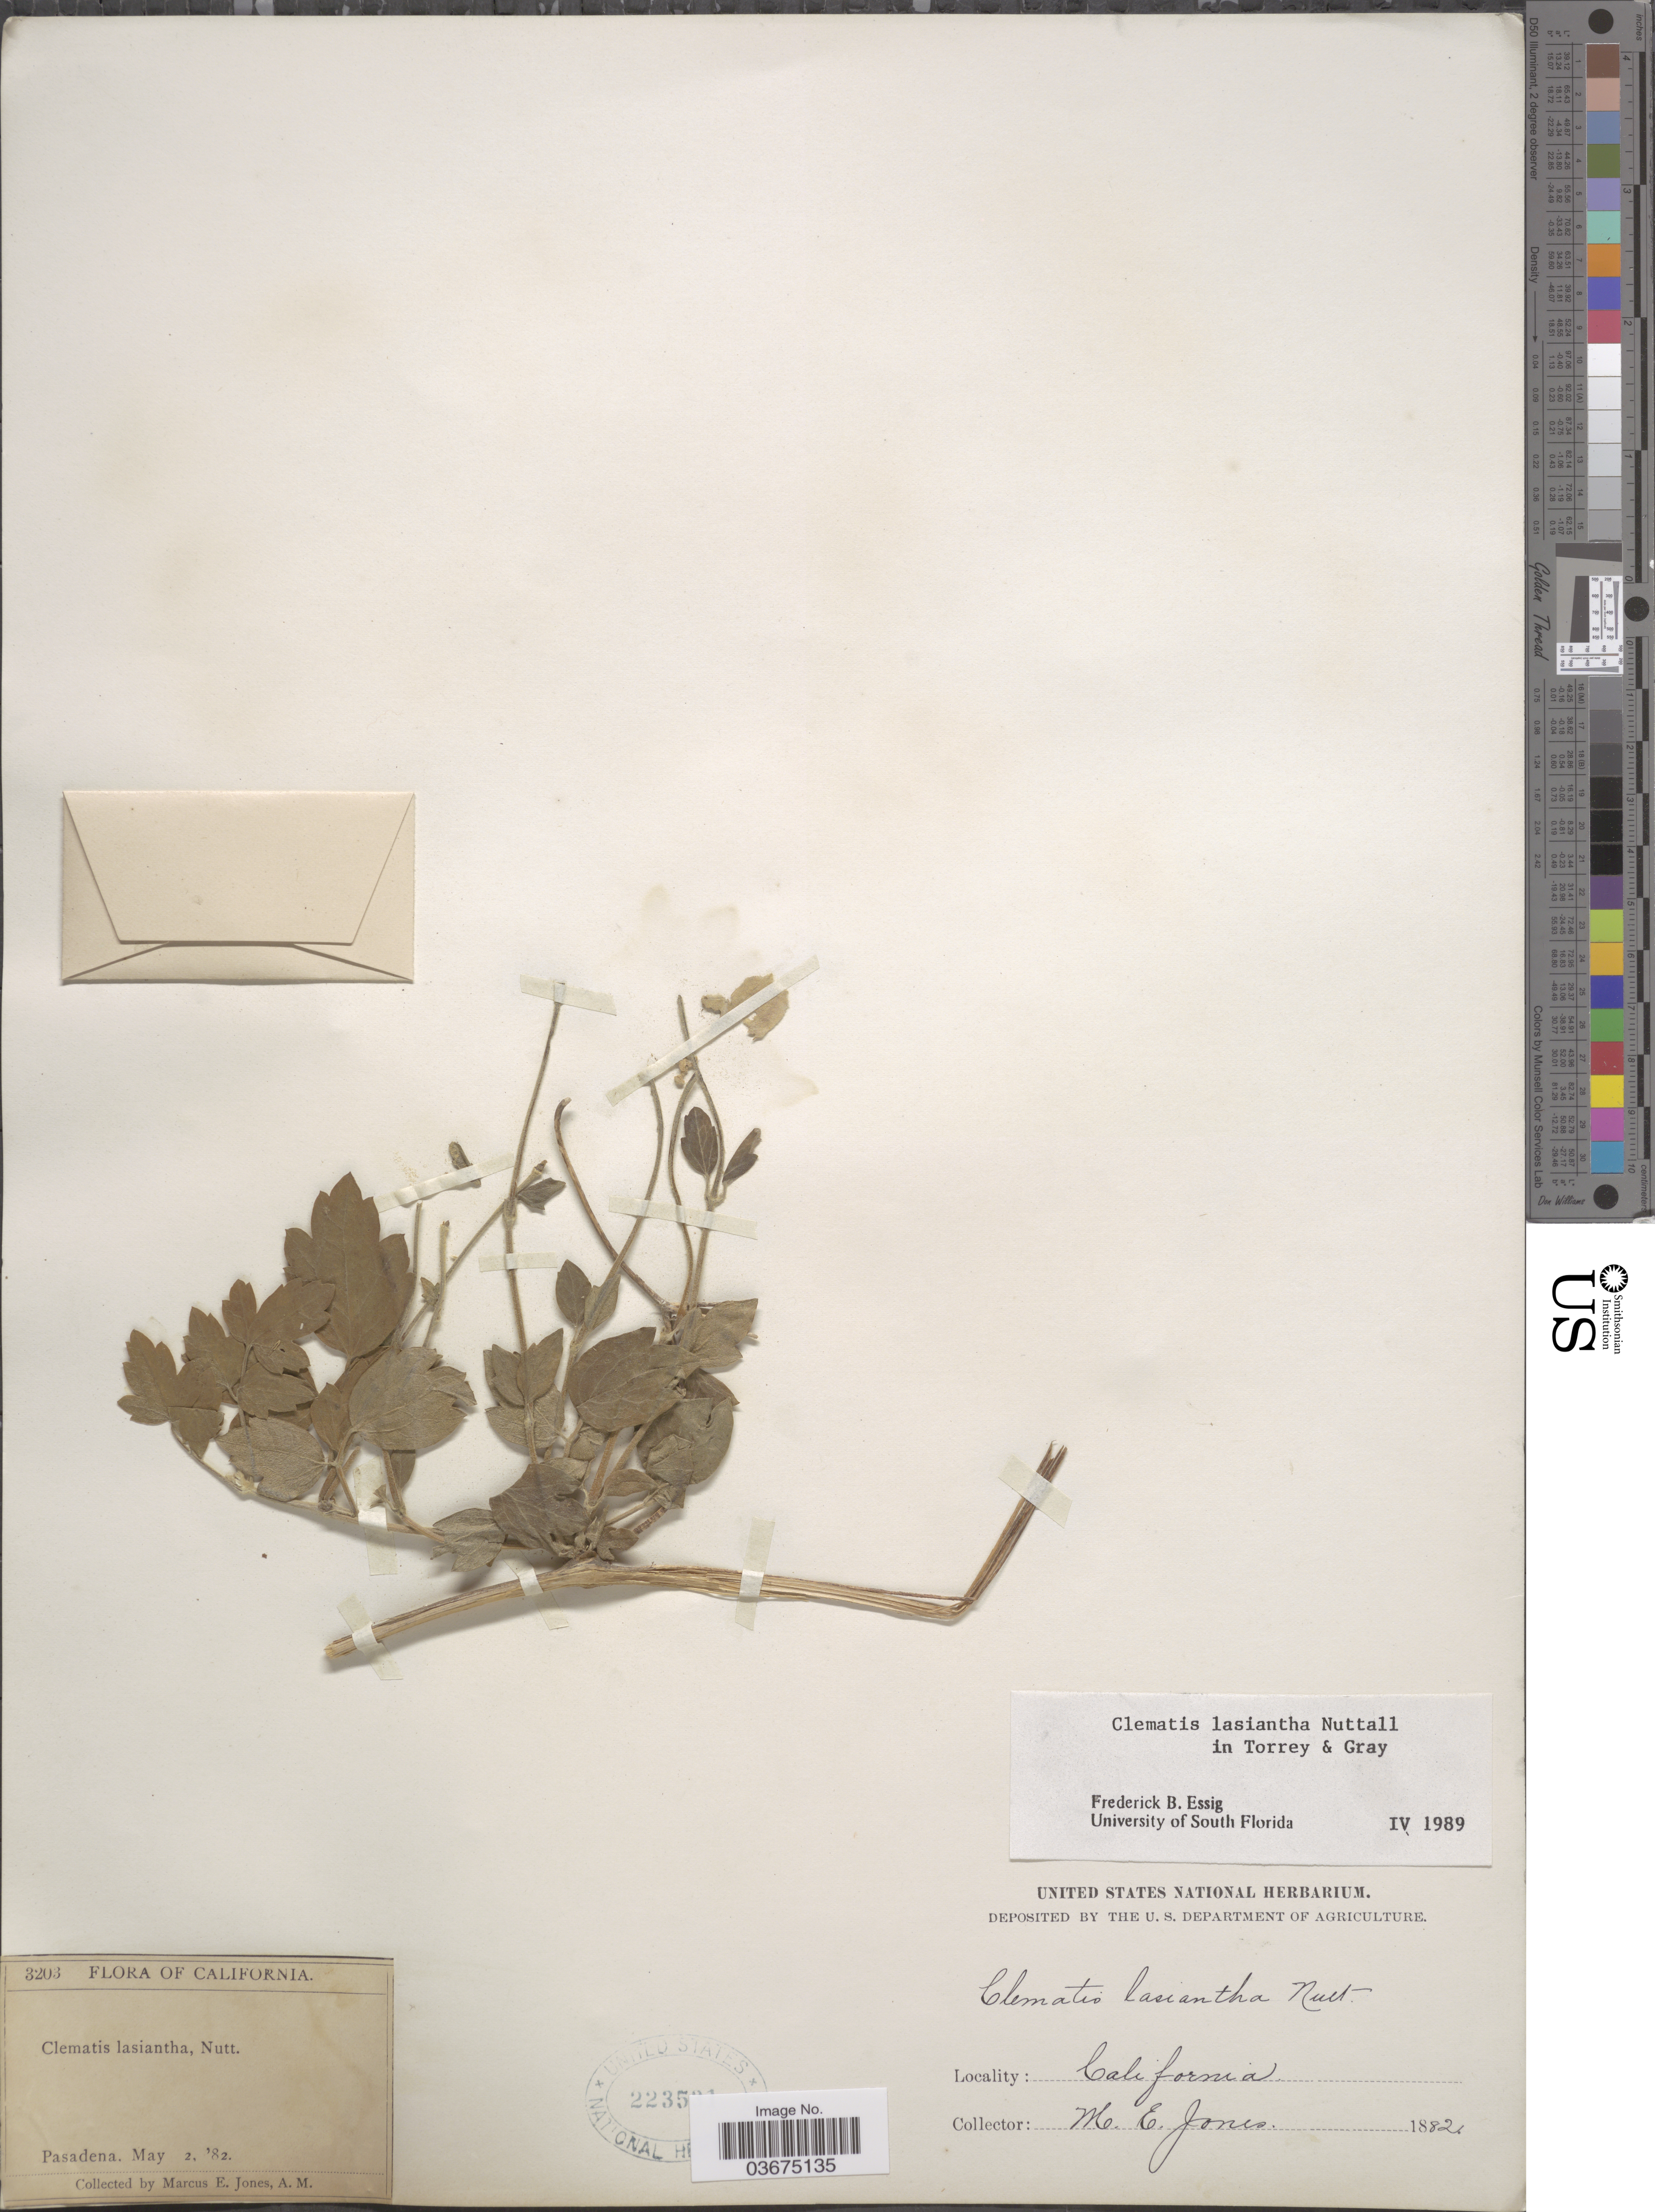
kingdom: Plantae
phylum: Tracheophyta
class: Magnoliopsida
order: Ranunculales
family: Ranunculaceae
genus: Clematis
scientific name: Clematis lasiantha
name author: Nutt.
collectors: M. E. Jones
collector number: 3203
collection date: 1882-05-02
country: United States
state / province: California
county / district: Los Angeles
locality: Pasadena.